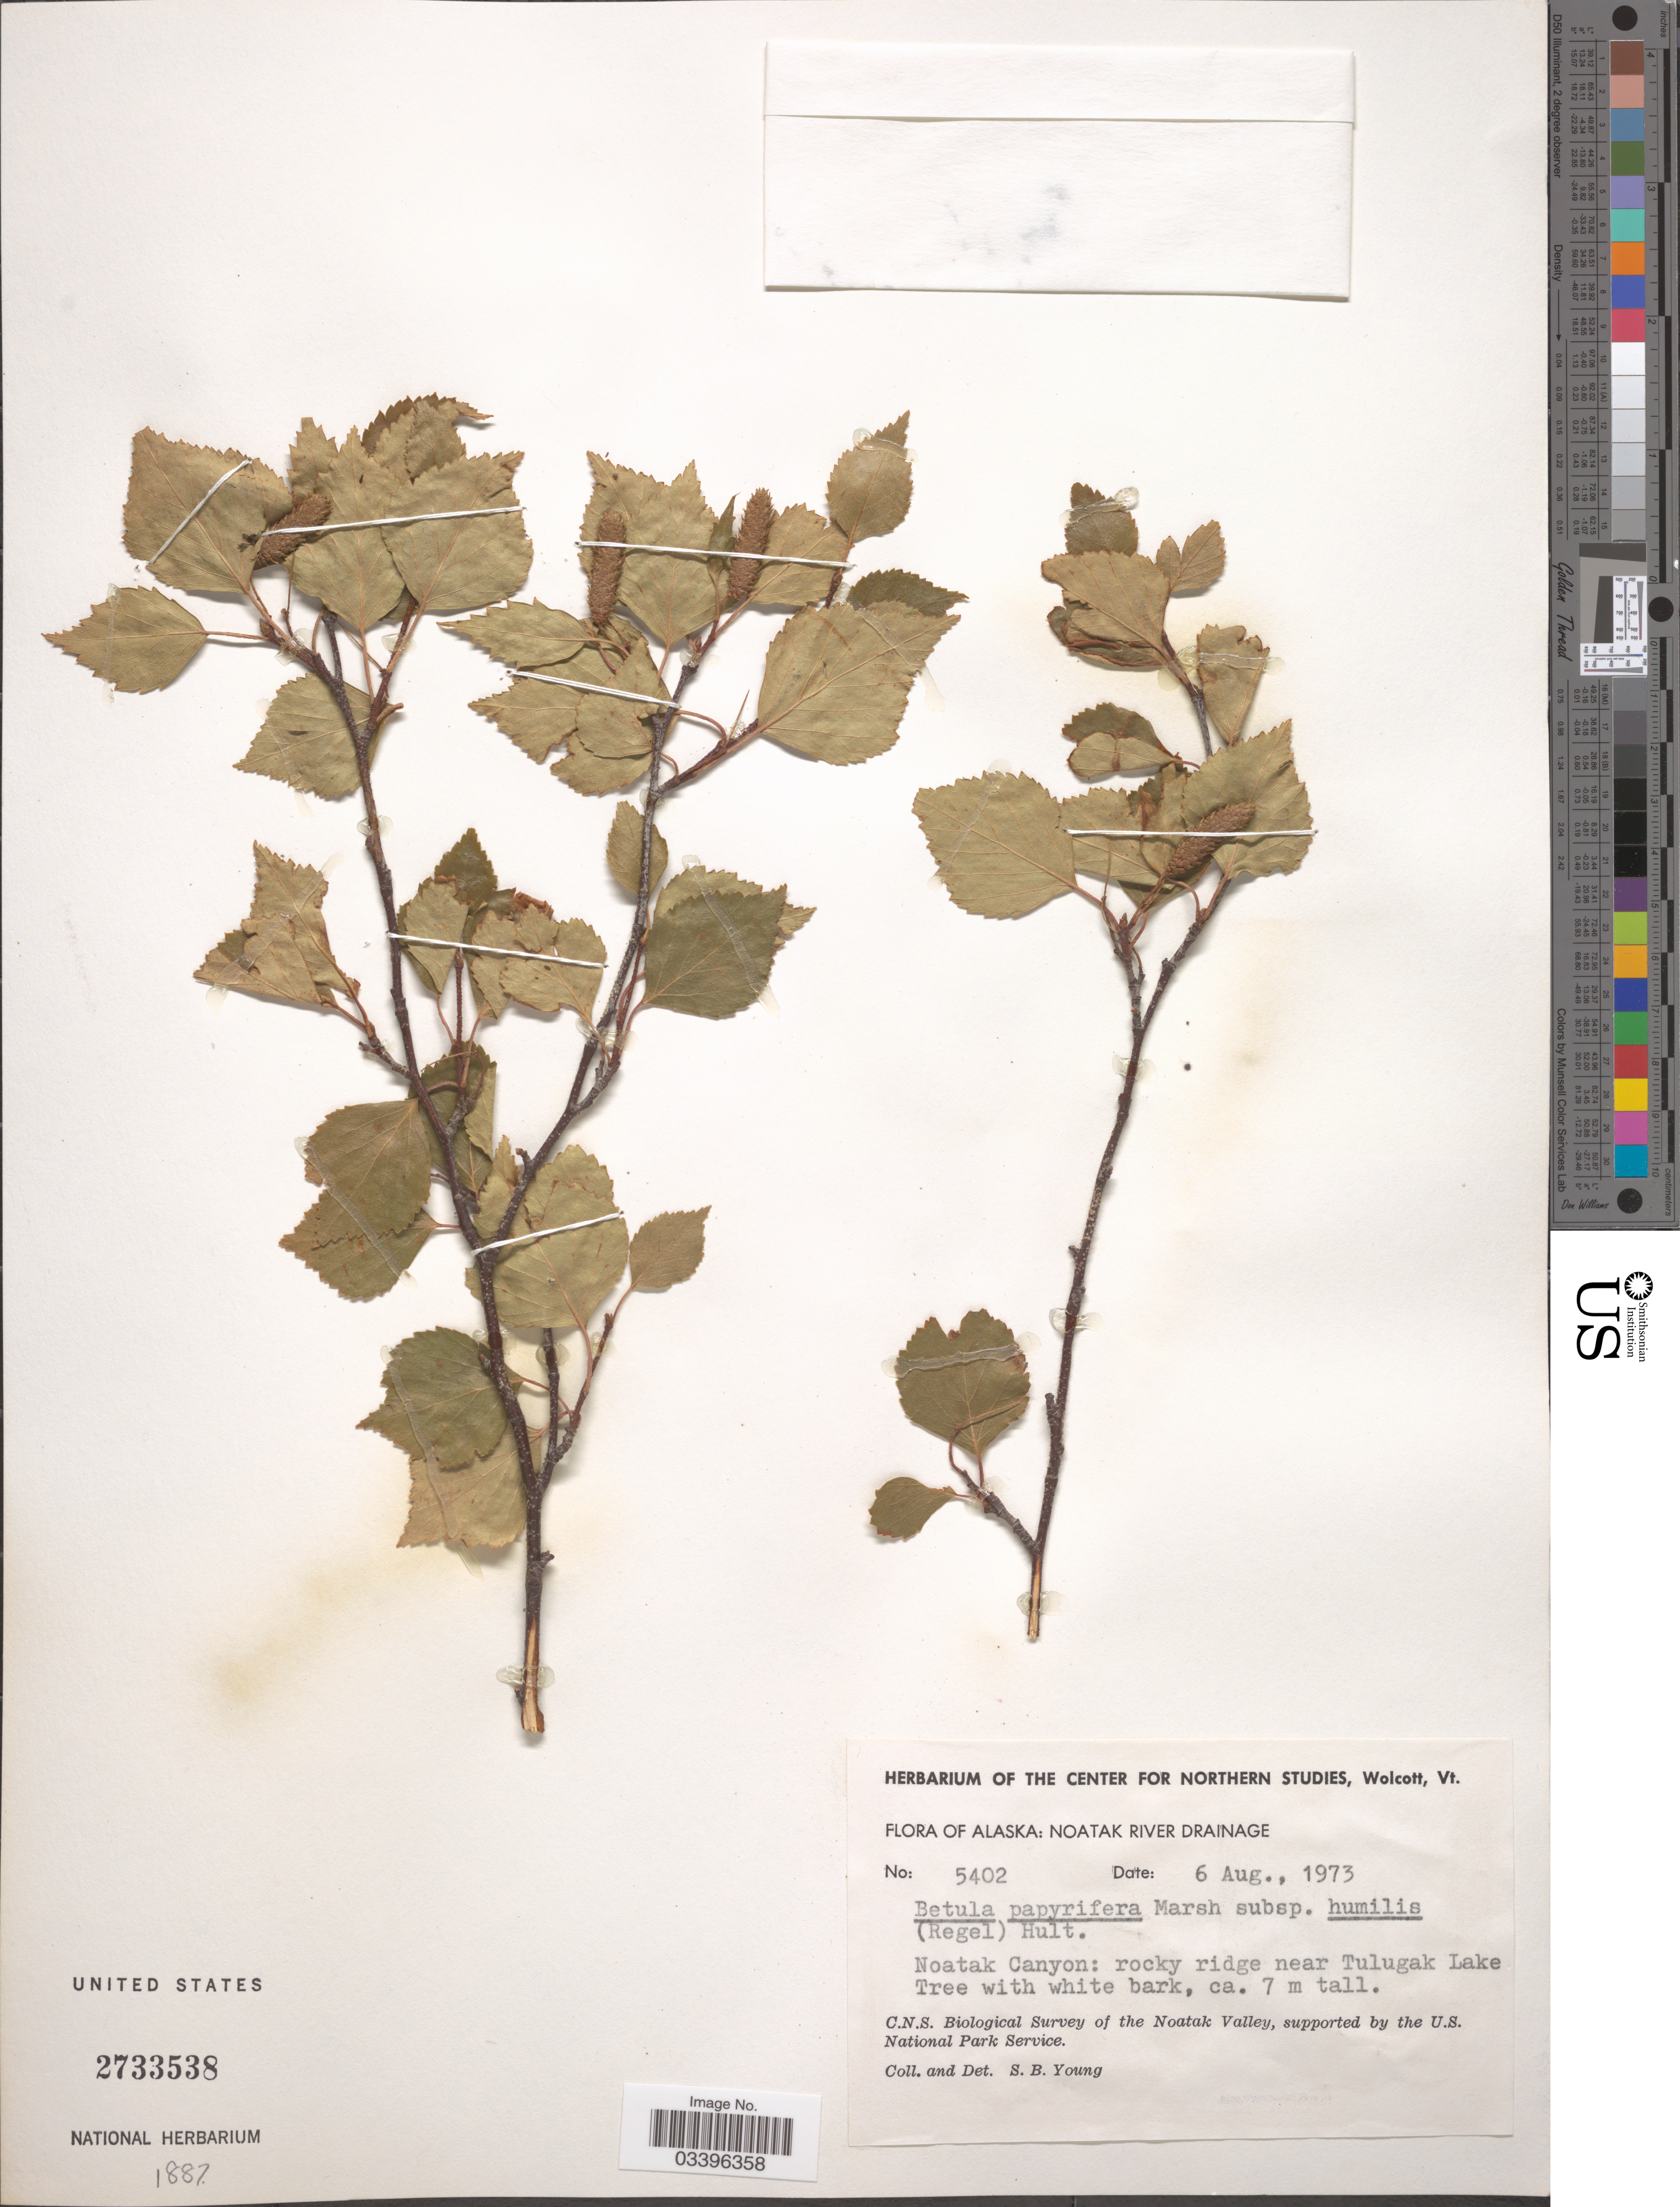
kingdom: Plantae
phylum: Tracheophyta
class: Magnoliopsida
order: Fagales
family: Betulaceae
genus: Betula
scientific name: Betula papyrifera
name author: Marshall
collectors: S. Young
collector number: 5402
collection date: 1973-08-06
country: United States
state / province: Alaska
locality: Noatak River Drainage. Noatak Canyon: rocky ridge near Tulugak Lake.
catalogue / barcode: US 2733538